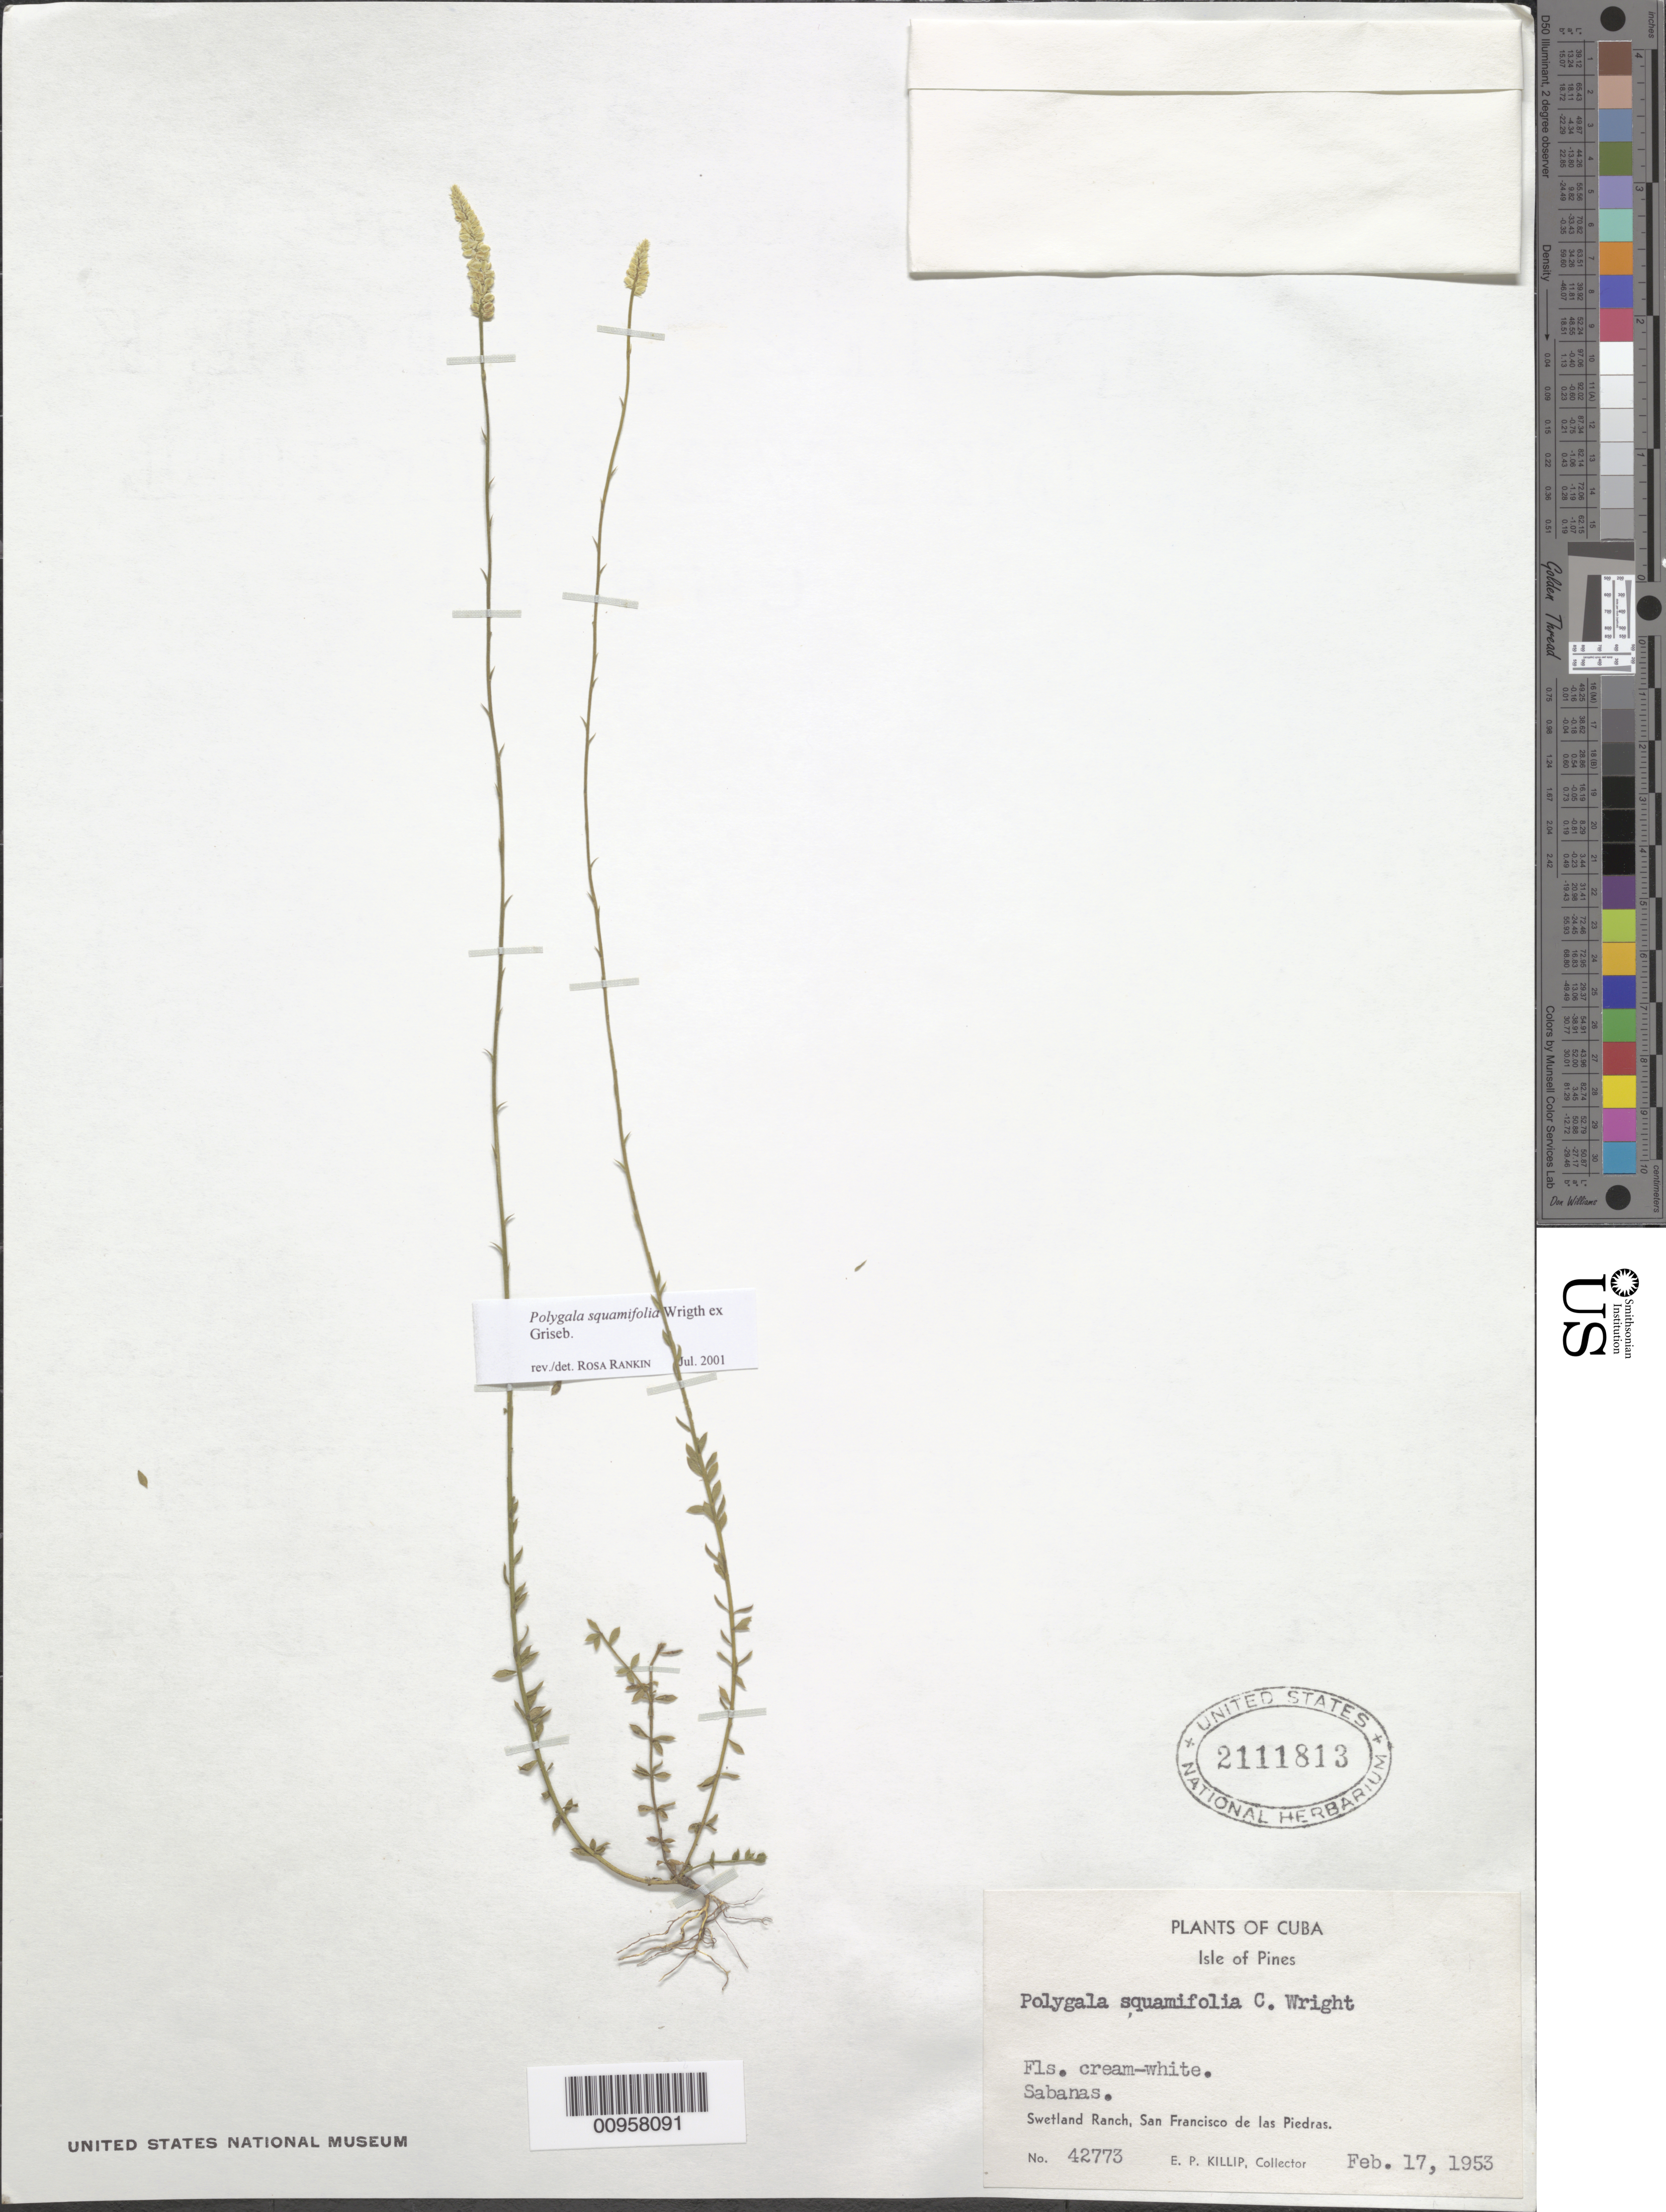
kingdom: Plantae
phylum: Tracheophyta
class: Magnoliopsida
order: Fabales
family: Polygalaceae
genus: Polygala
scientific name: Polygala squamifolia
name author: C. Wright in Griseb.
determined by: Rankin Rodriguez, Rosa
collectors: E. P. Killip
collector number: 42773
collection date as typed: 17 Feb 1953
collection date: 1953-02-17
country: Cuba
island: Isla de la Juventud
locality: Swetland Ranch, San Francisco de las Piedras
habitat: Sabanas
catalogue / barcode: US 2111813